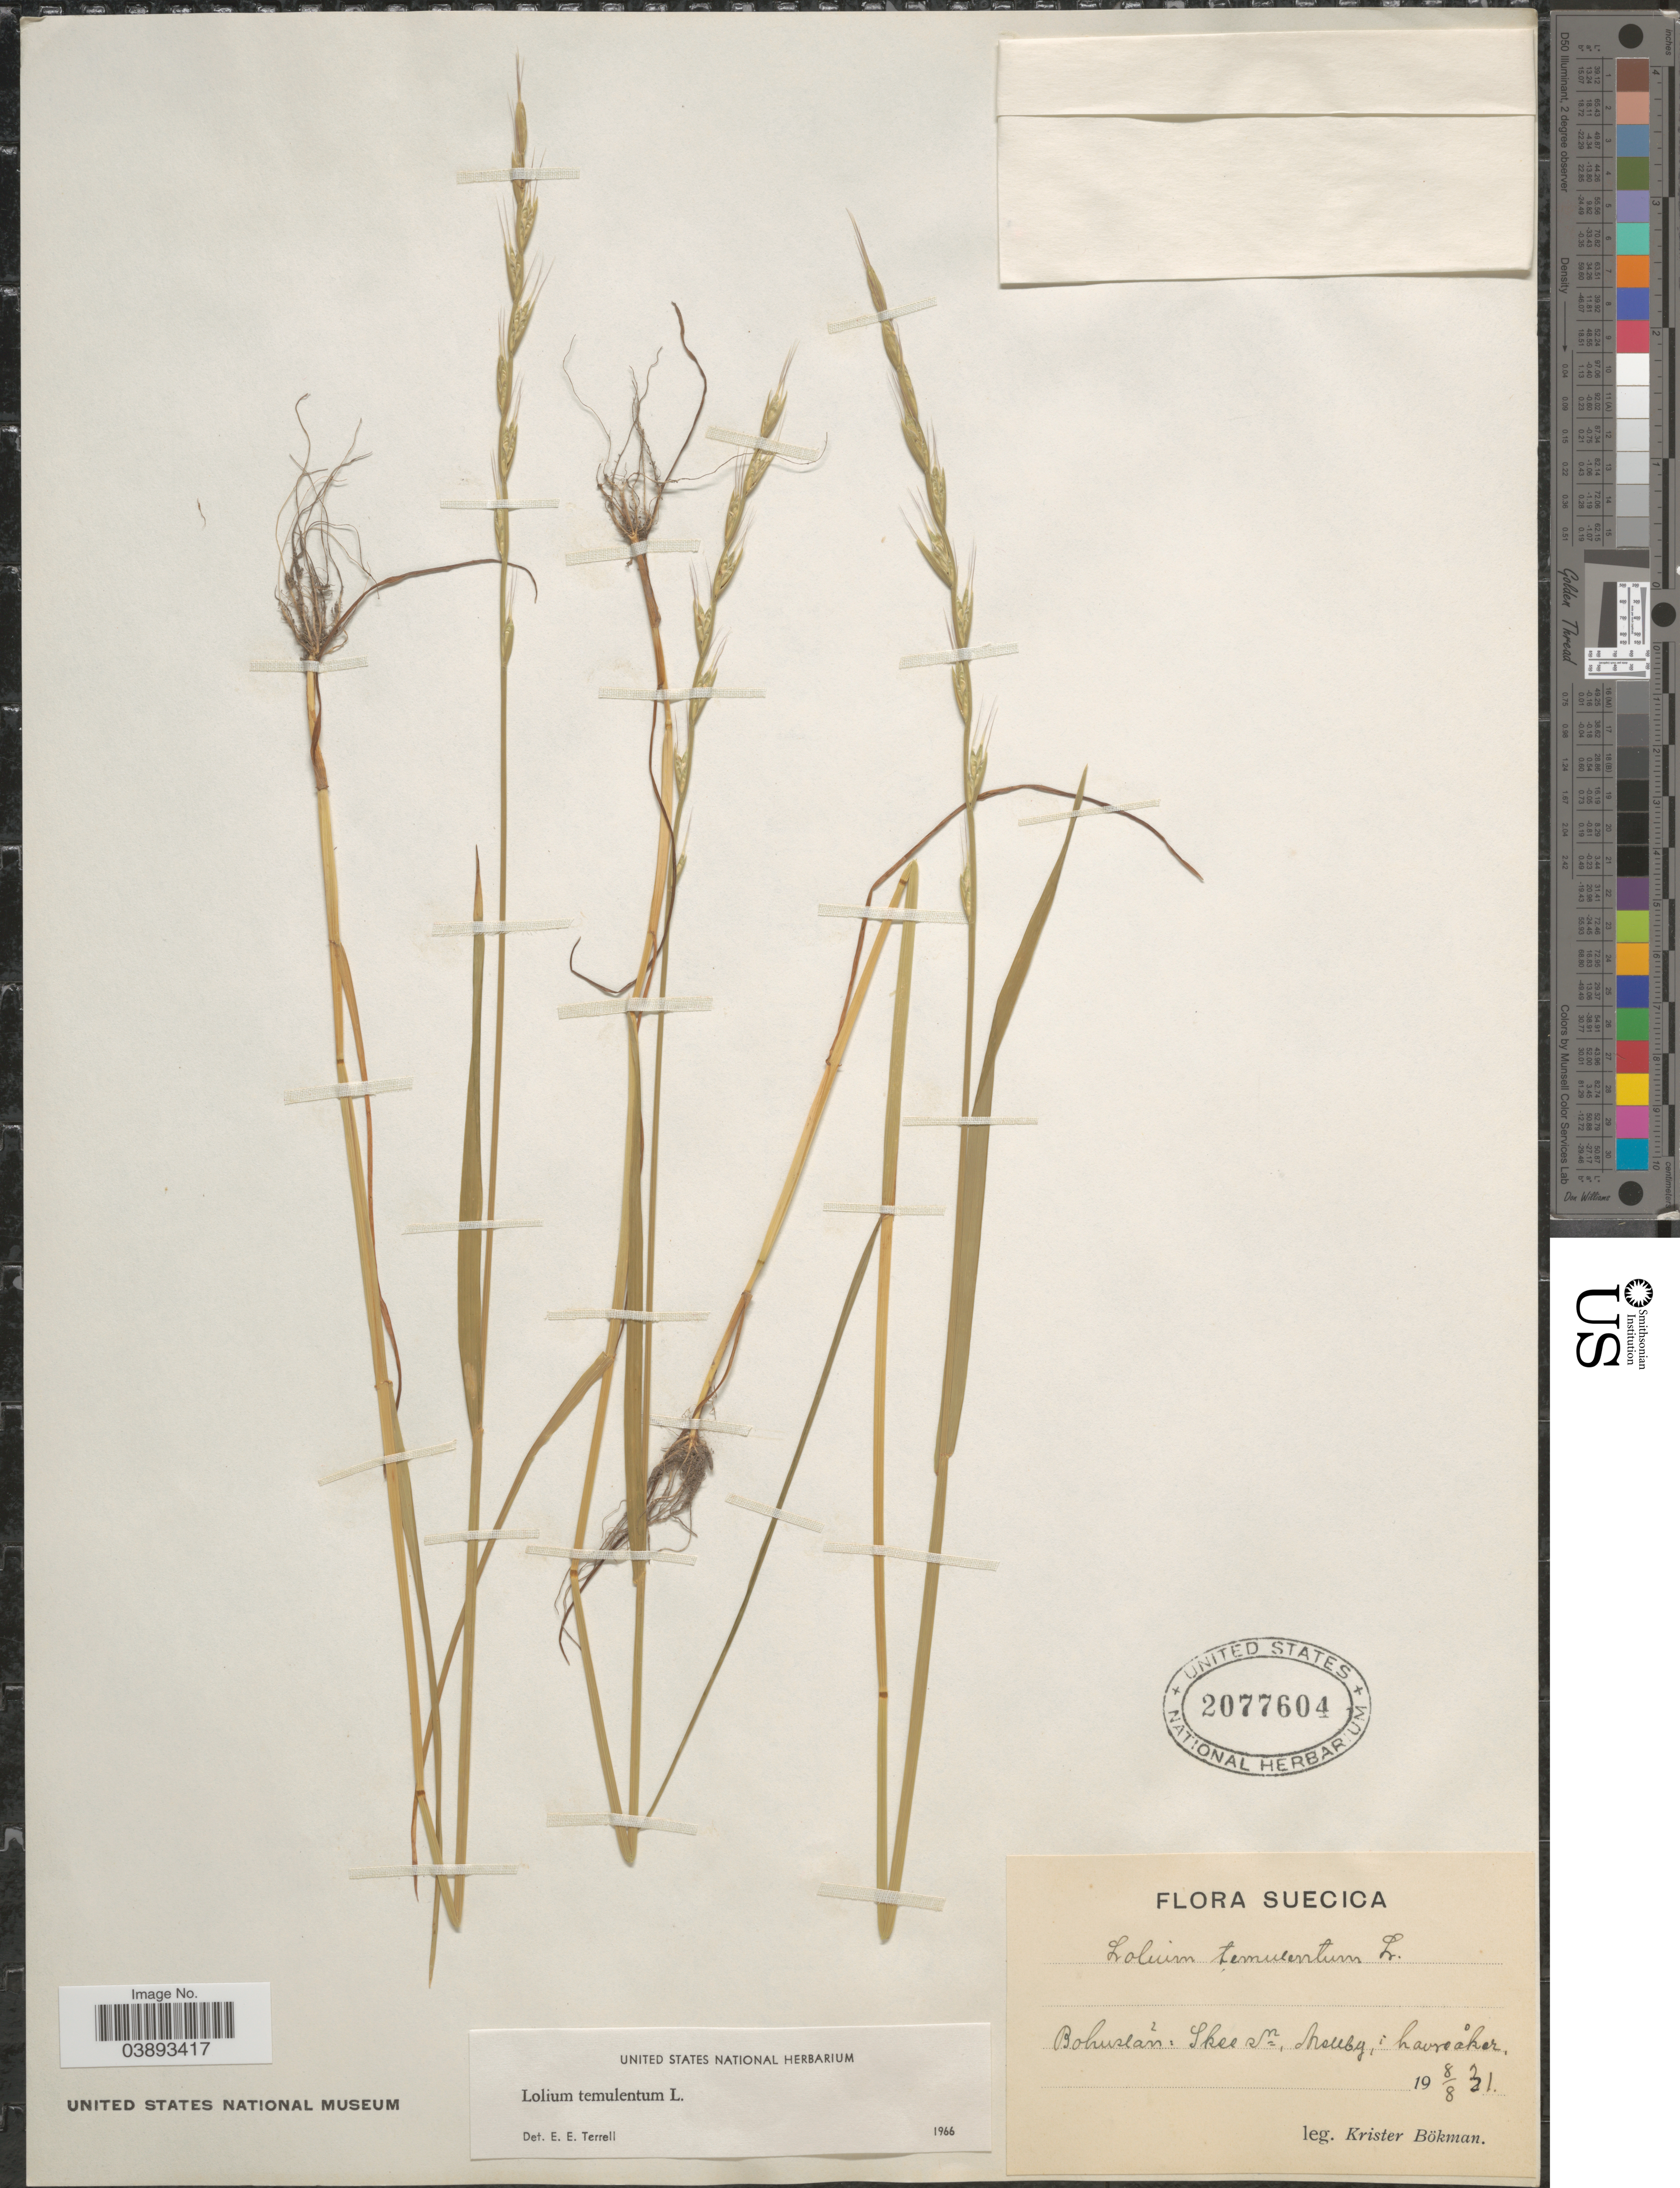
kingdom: Plantae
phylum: Tracheophyta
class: Liliopsida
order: Poales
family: Poaceae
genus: Lolium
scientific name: Lolium temulentum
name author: L.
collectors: K. Bökman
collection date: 1931-08-08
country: Sweden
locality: Suecica. Bohuslän: Skee sn, Mellby, havreåker.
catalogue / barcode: US 2077604